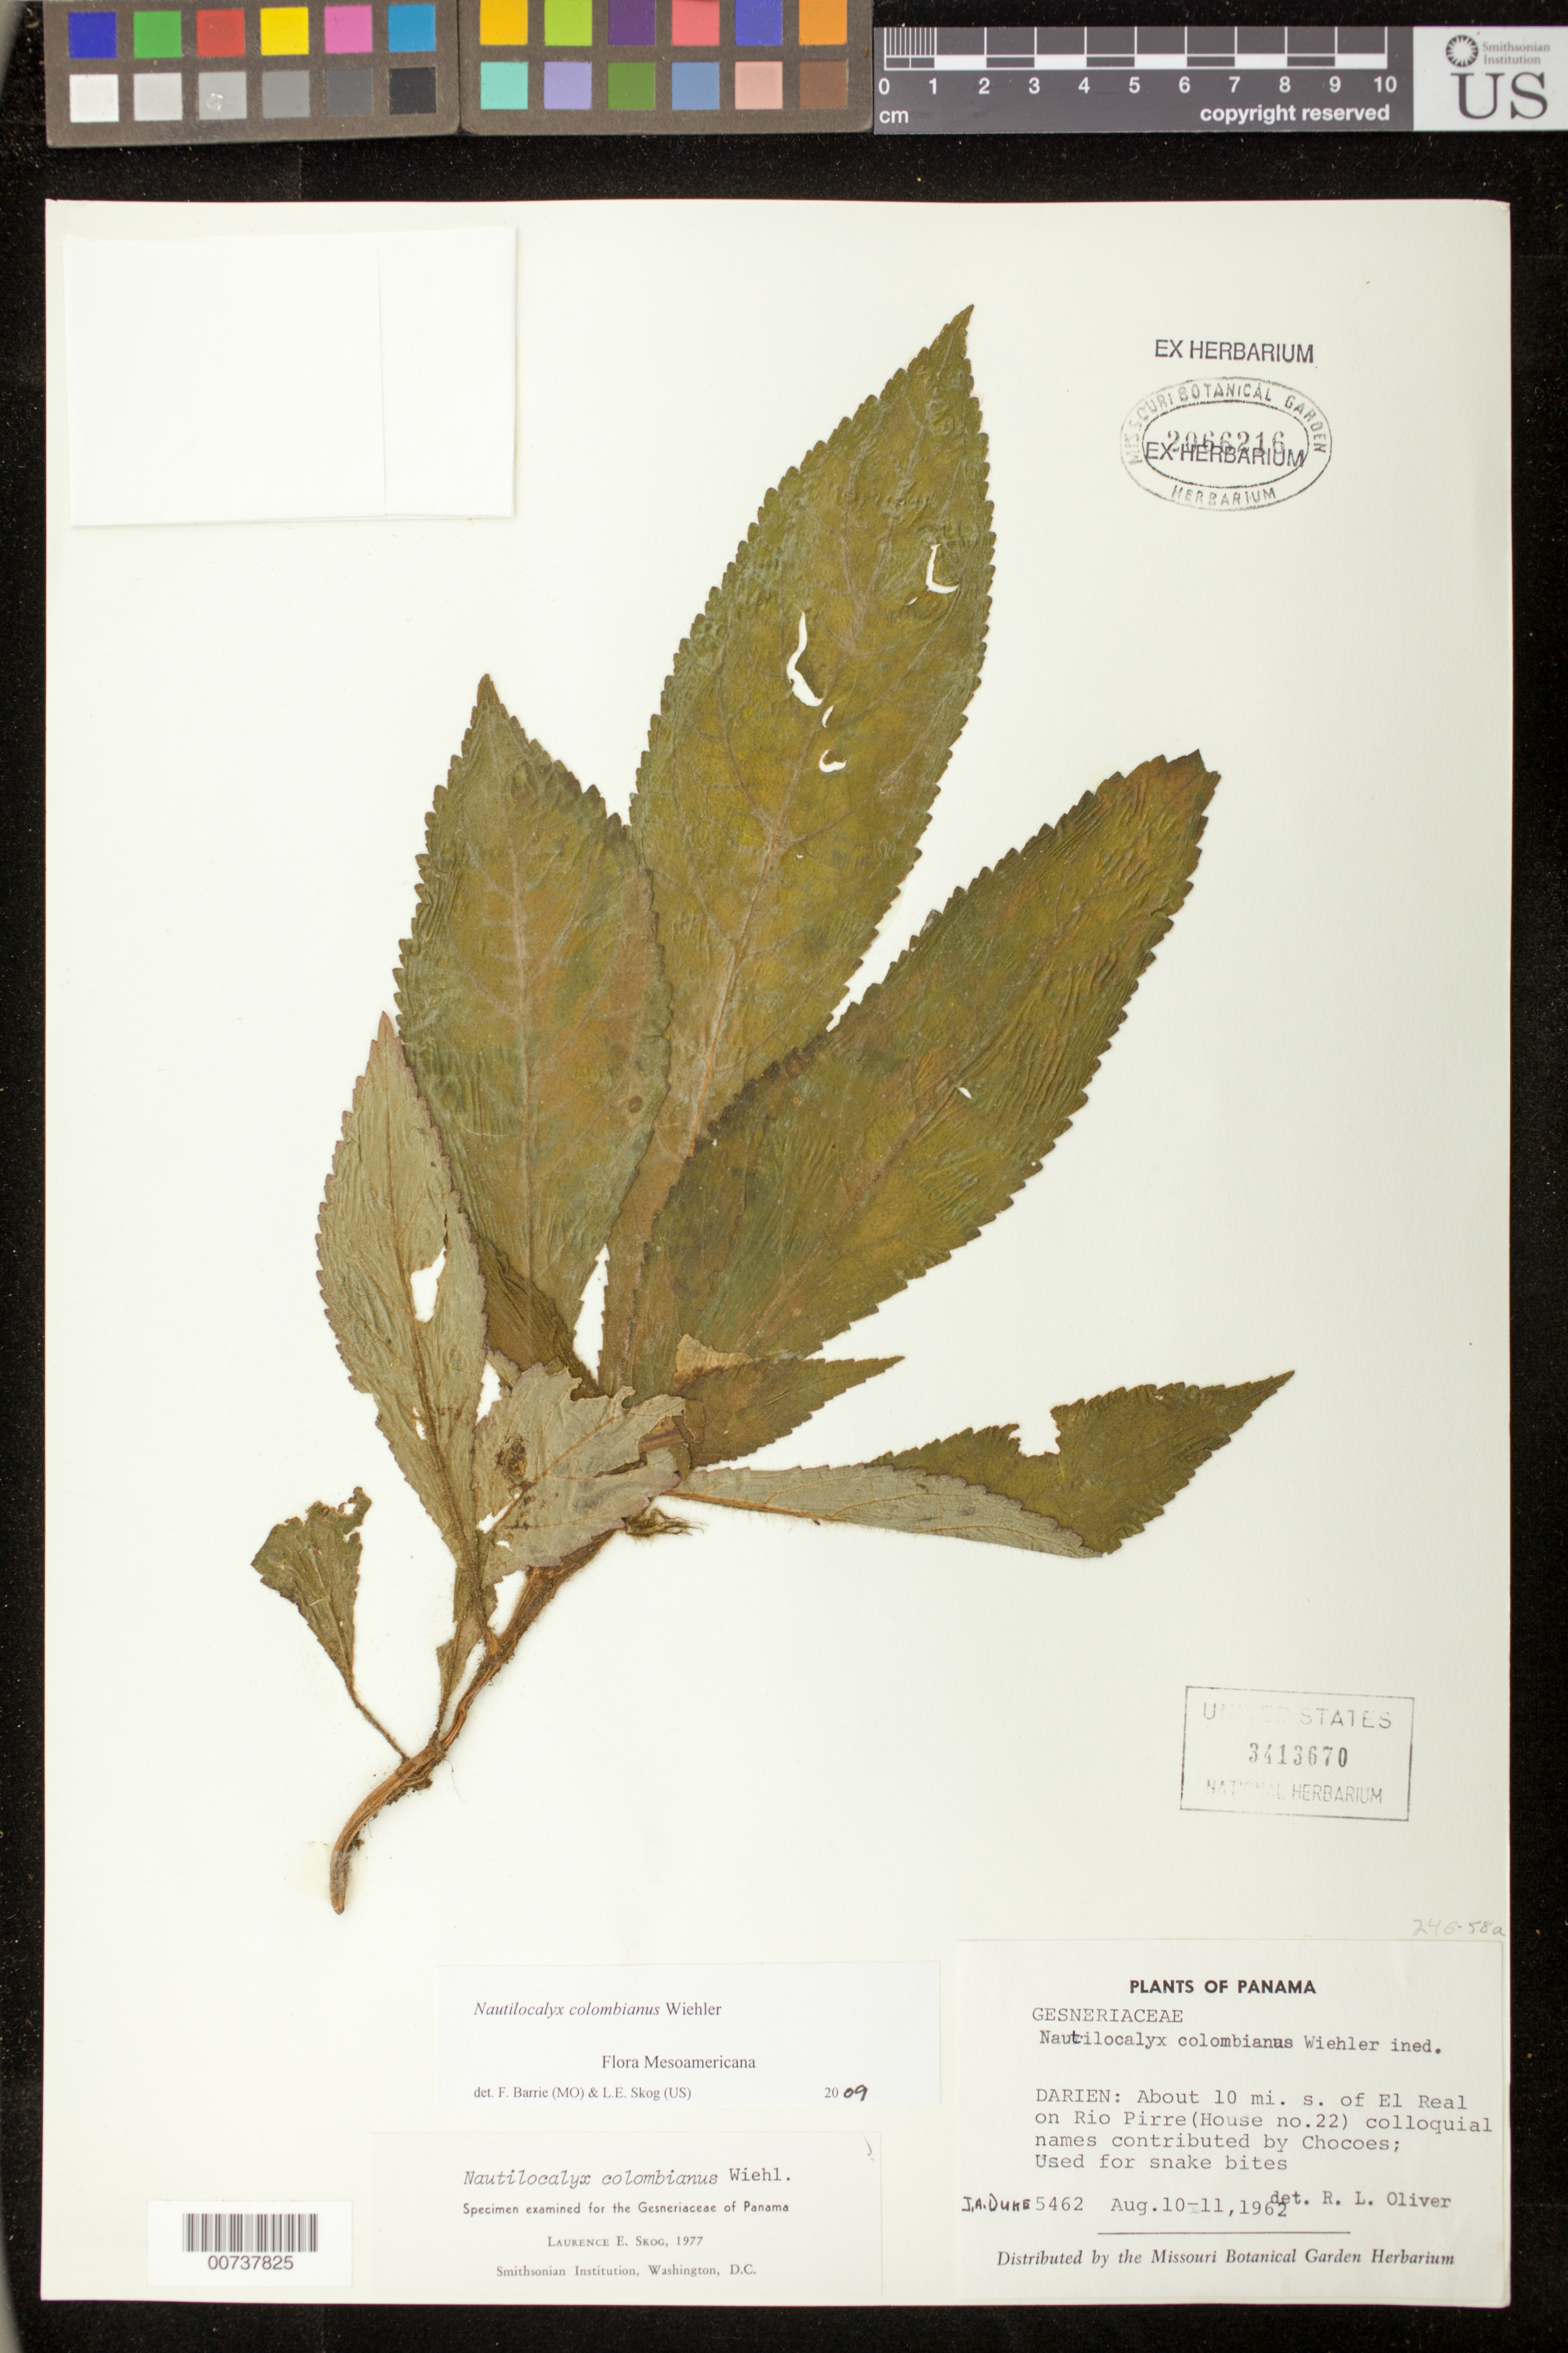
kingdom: Plantae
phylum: Tracheophyta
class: Magnoliopsida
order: Lamiales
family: Gesneriaceae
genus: Nautilocalyx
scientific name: Nautilocalyx colombianus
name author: Wiehler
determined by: Skog, Laurence E.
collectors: J. A. Duke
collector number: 5462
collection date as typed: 10-11 Aug 1962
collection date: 1962-08-10/1962-08-11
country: Panama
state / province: Darién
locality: About 10 mi S of El Real on Rio Pirre (House no. 22)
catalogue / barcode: US 3413670